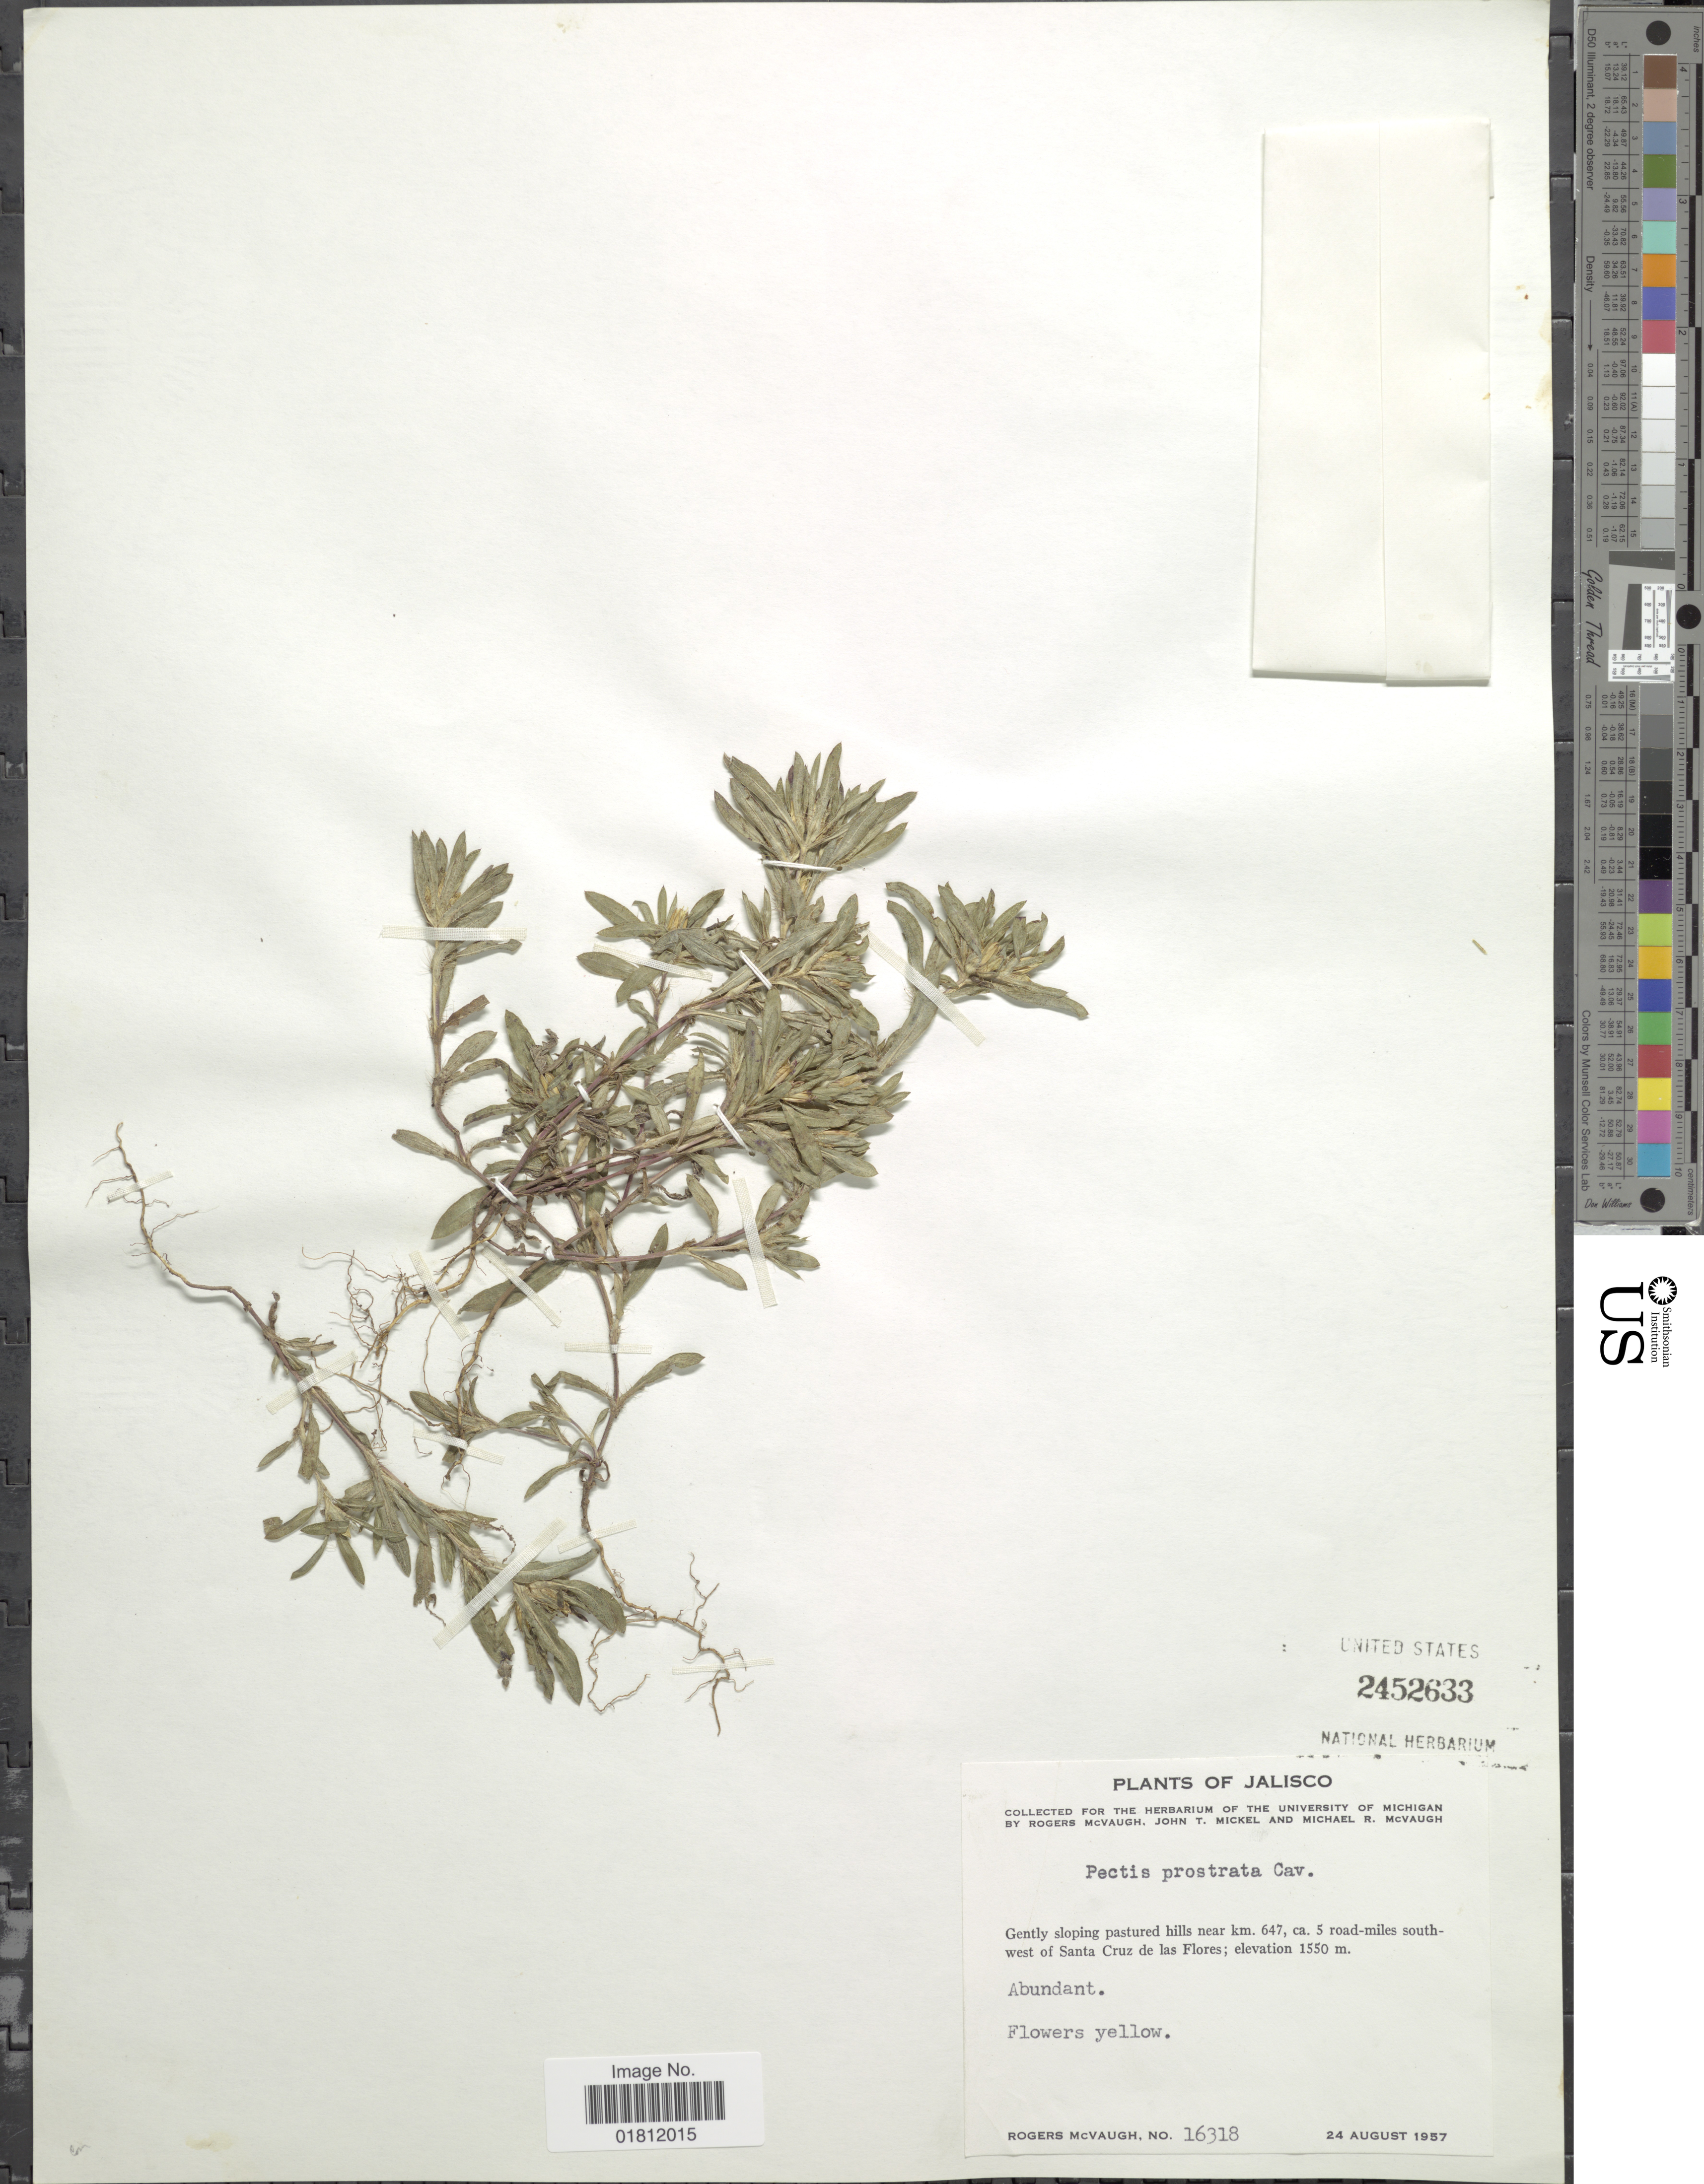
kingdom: Plantae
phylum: Tracheophyta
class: Magnoliopsida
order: Asterales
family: Asteraceae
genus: Pectis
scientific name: Pectis prostrata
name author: Cav.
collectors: R. McVaugh, J. T. Mickel & M. R. McVaugh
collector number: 16318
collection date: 1957-08-24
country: Mexico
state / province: Jalisco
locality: Jalisco. Gently sloping pastured hills near km. 647, ca. 5 road-miles south west of Santa Cruz de las Flores.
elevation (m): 1550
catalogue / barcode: US 2452633